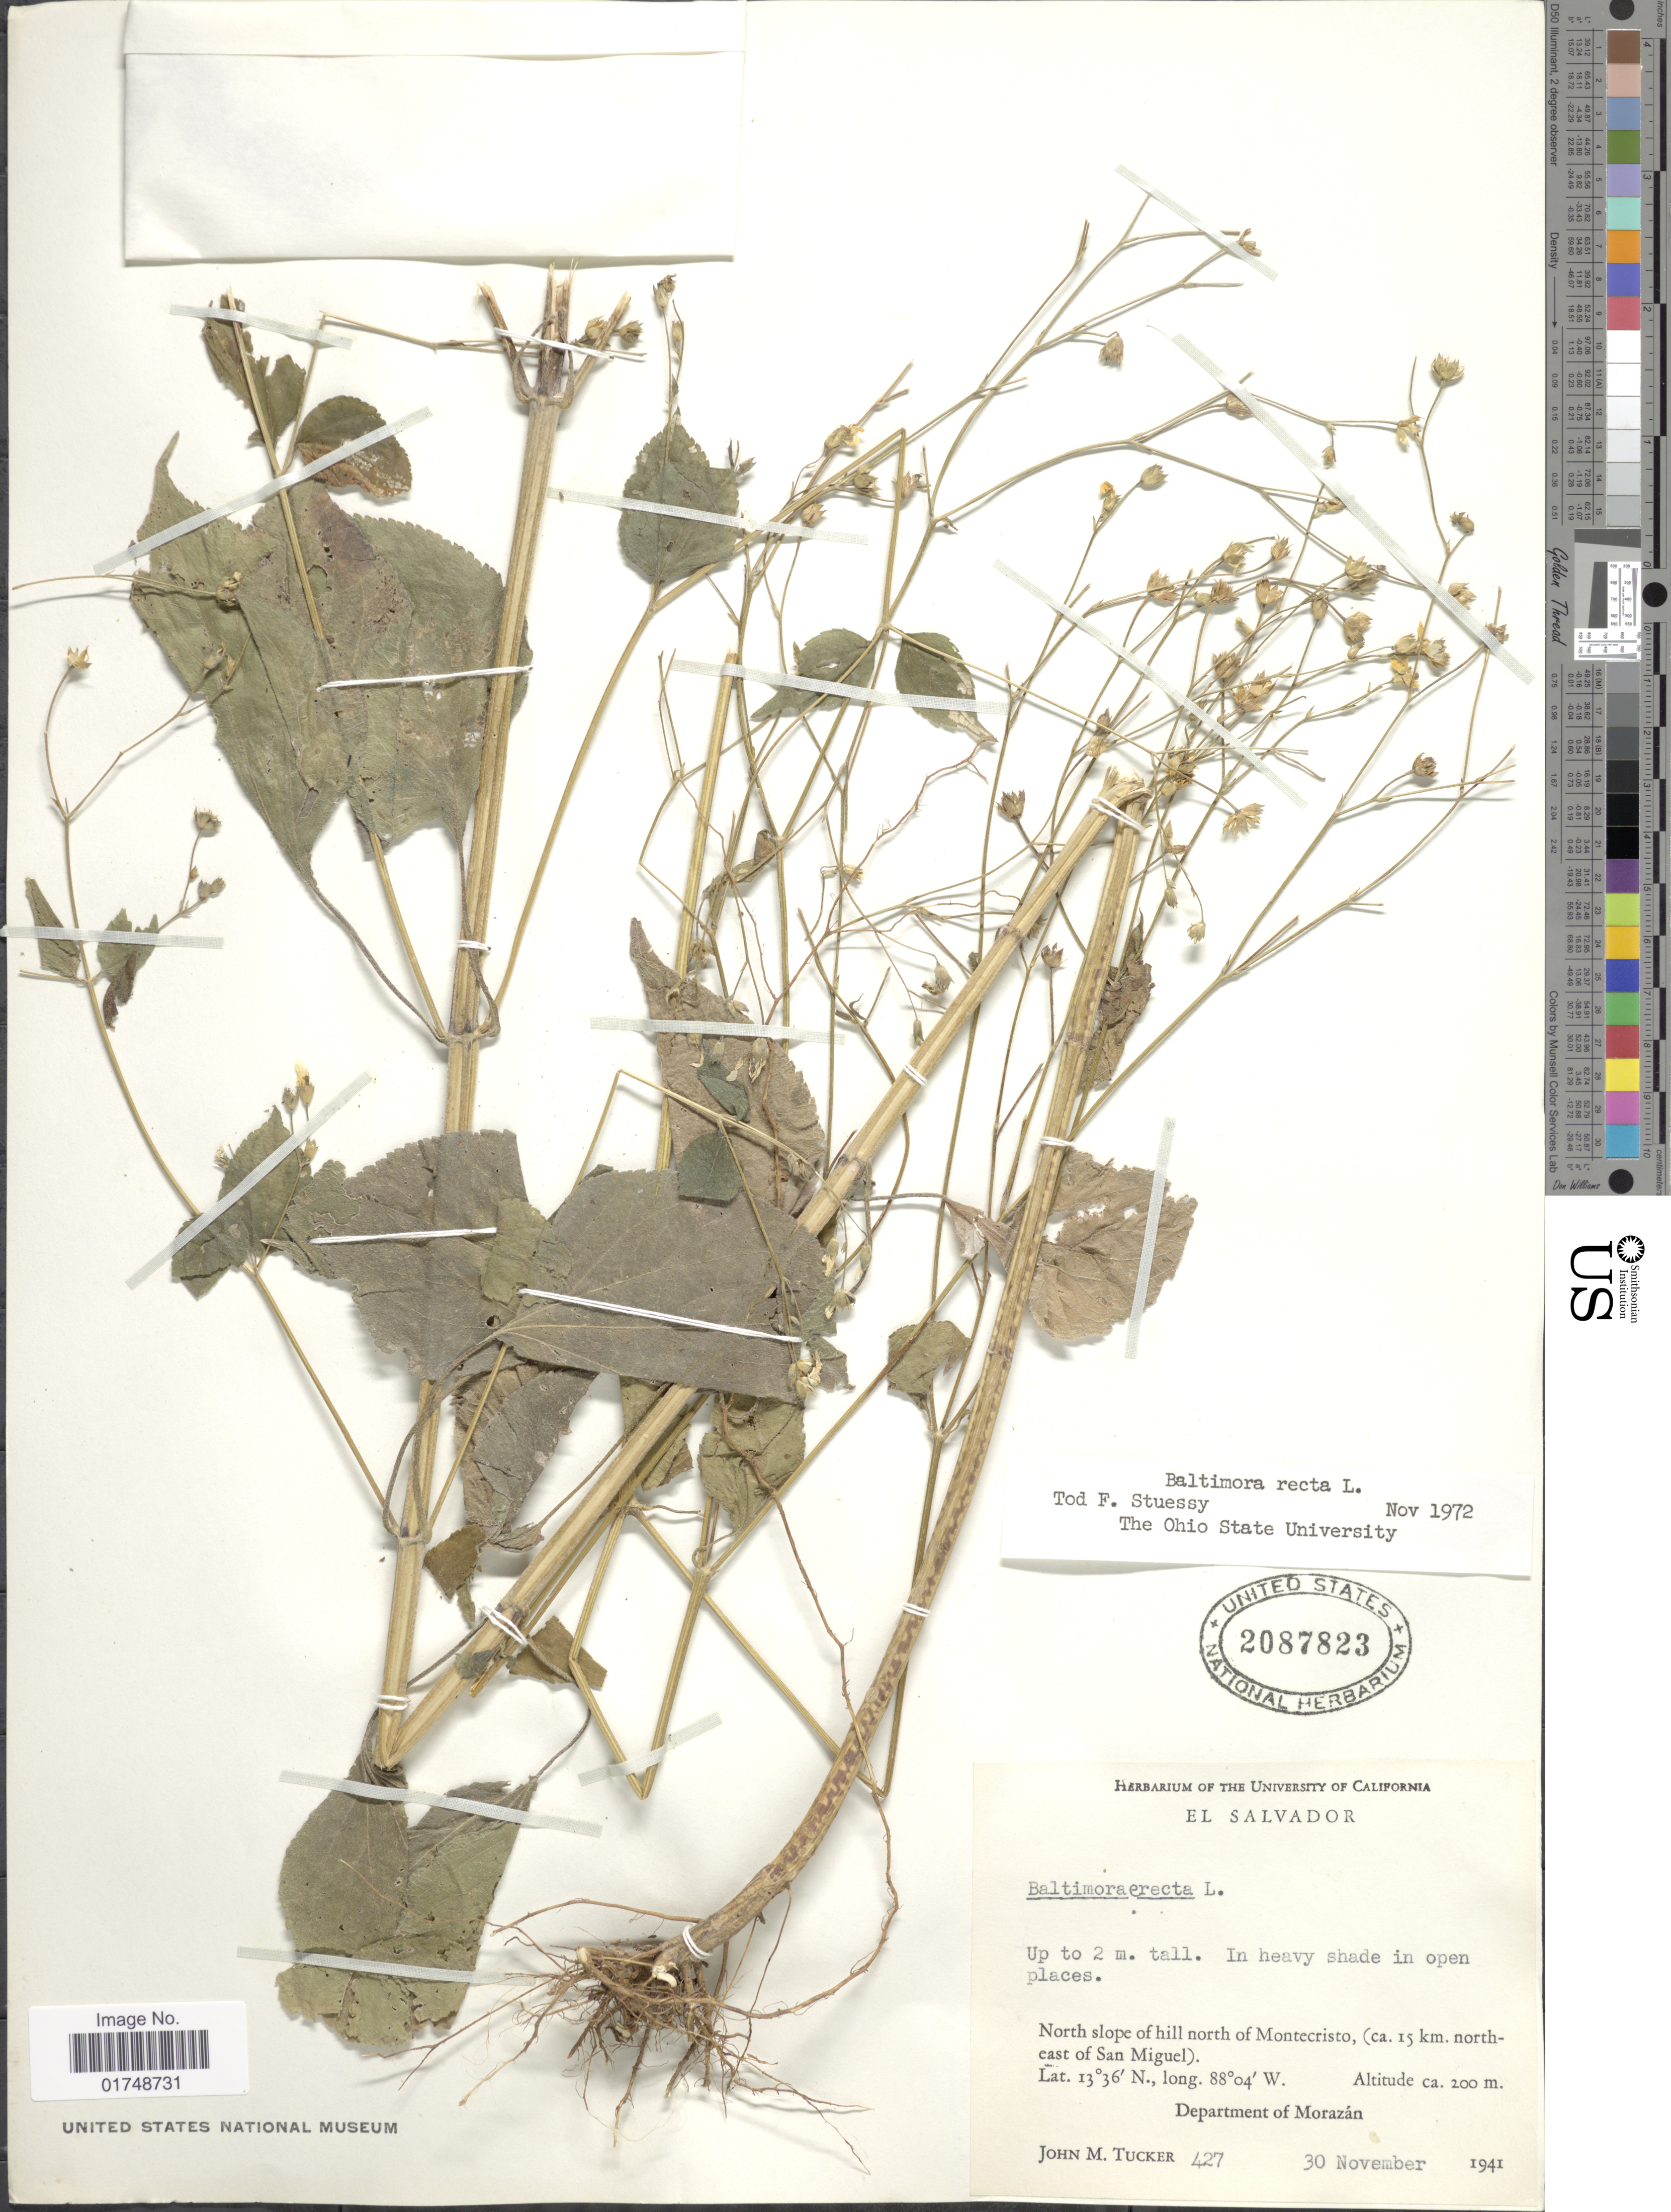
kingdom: Plantae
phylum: Tracheophyta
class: Magnoliopsida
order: Asterales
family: Asteraceae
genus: Baltimora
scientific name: Baltimora recta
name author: L.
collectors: J. M. Tucker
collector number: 427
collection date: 1941-11-30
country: El Salvador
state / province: Morazan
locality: In heavy shade in open places. North slope of hill north of Montecristo, ( ca. 15 km. northeast of San Miguel)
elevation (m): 200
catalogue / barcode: US 2087823